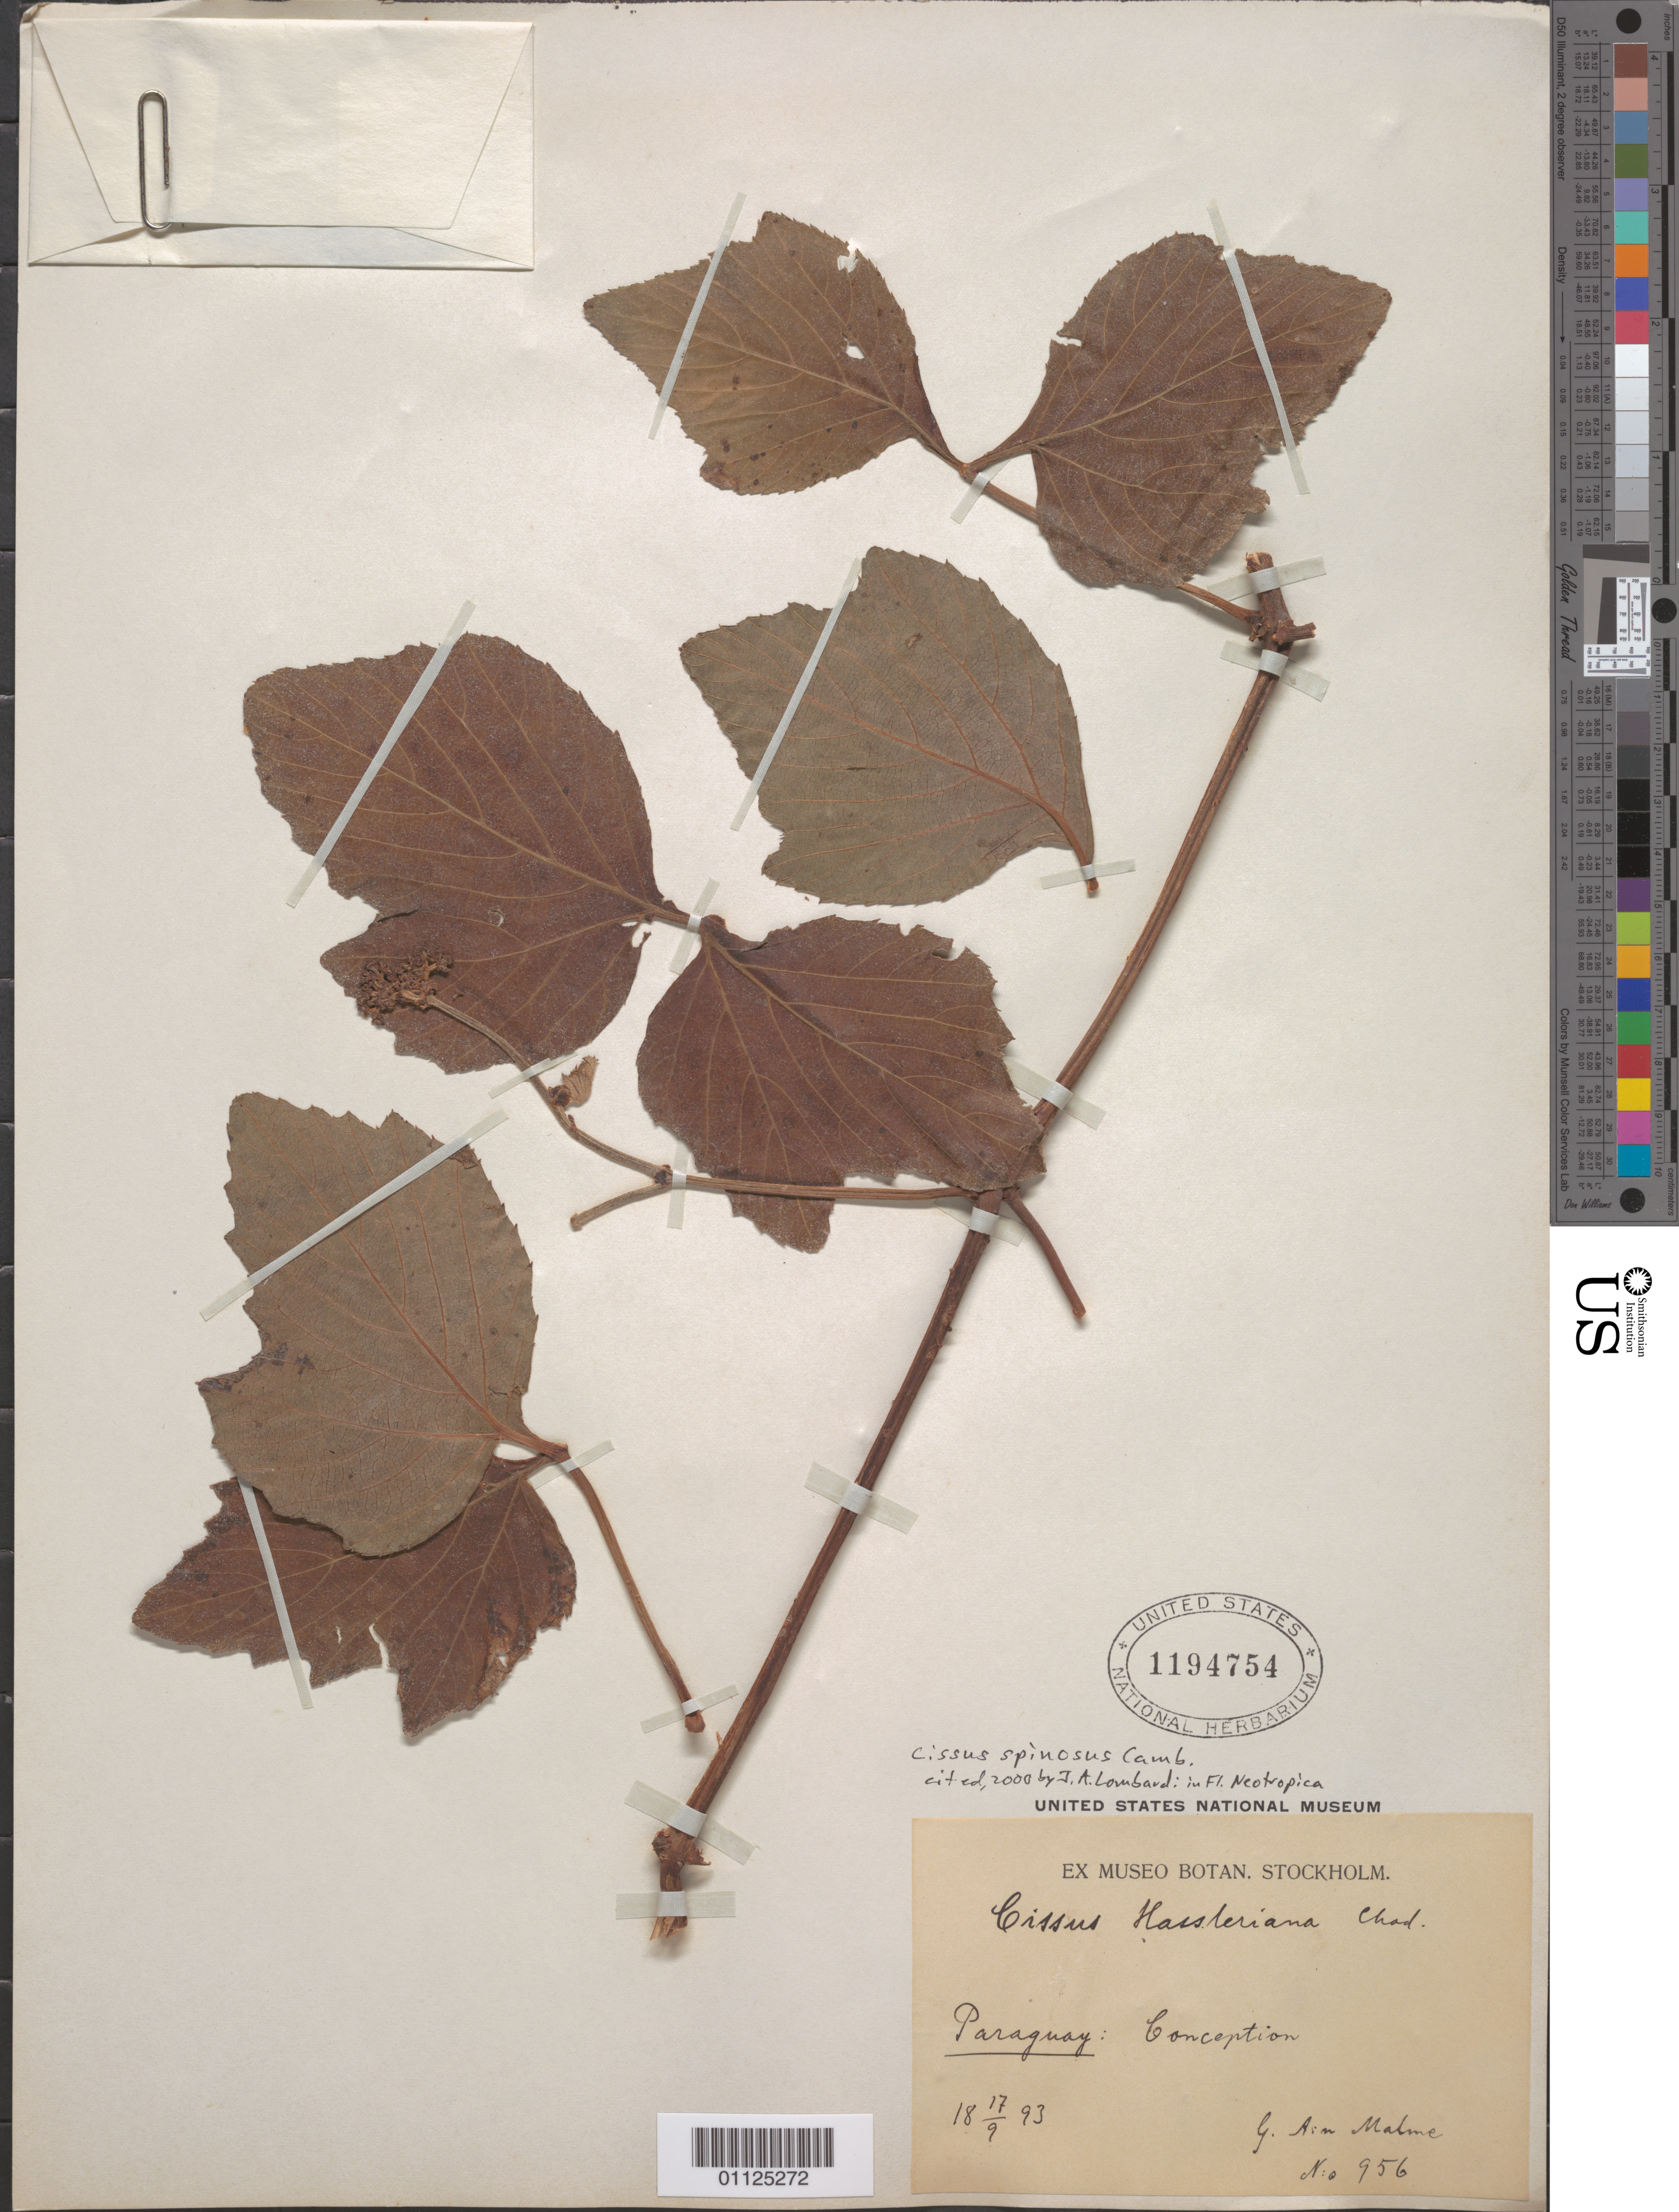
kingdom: Plantae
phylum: Tracheophyta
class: Magnoliopsida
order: Vitales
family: Vitaceae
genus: Cissus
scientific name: Cissus spinosa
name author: Cambess.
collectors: G. O. A. Malme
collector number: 956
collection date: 1893-09-17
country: Paraguay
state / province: Concepción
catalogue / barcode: US 1194754